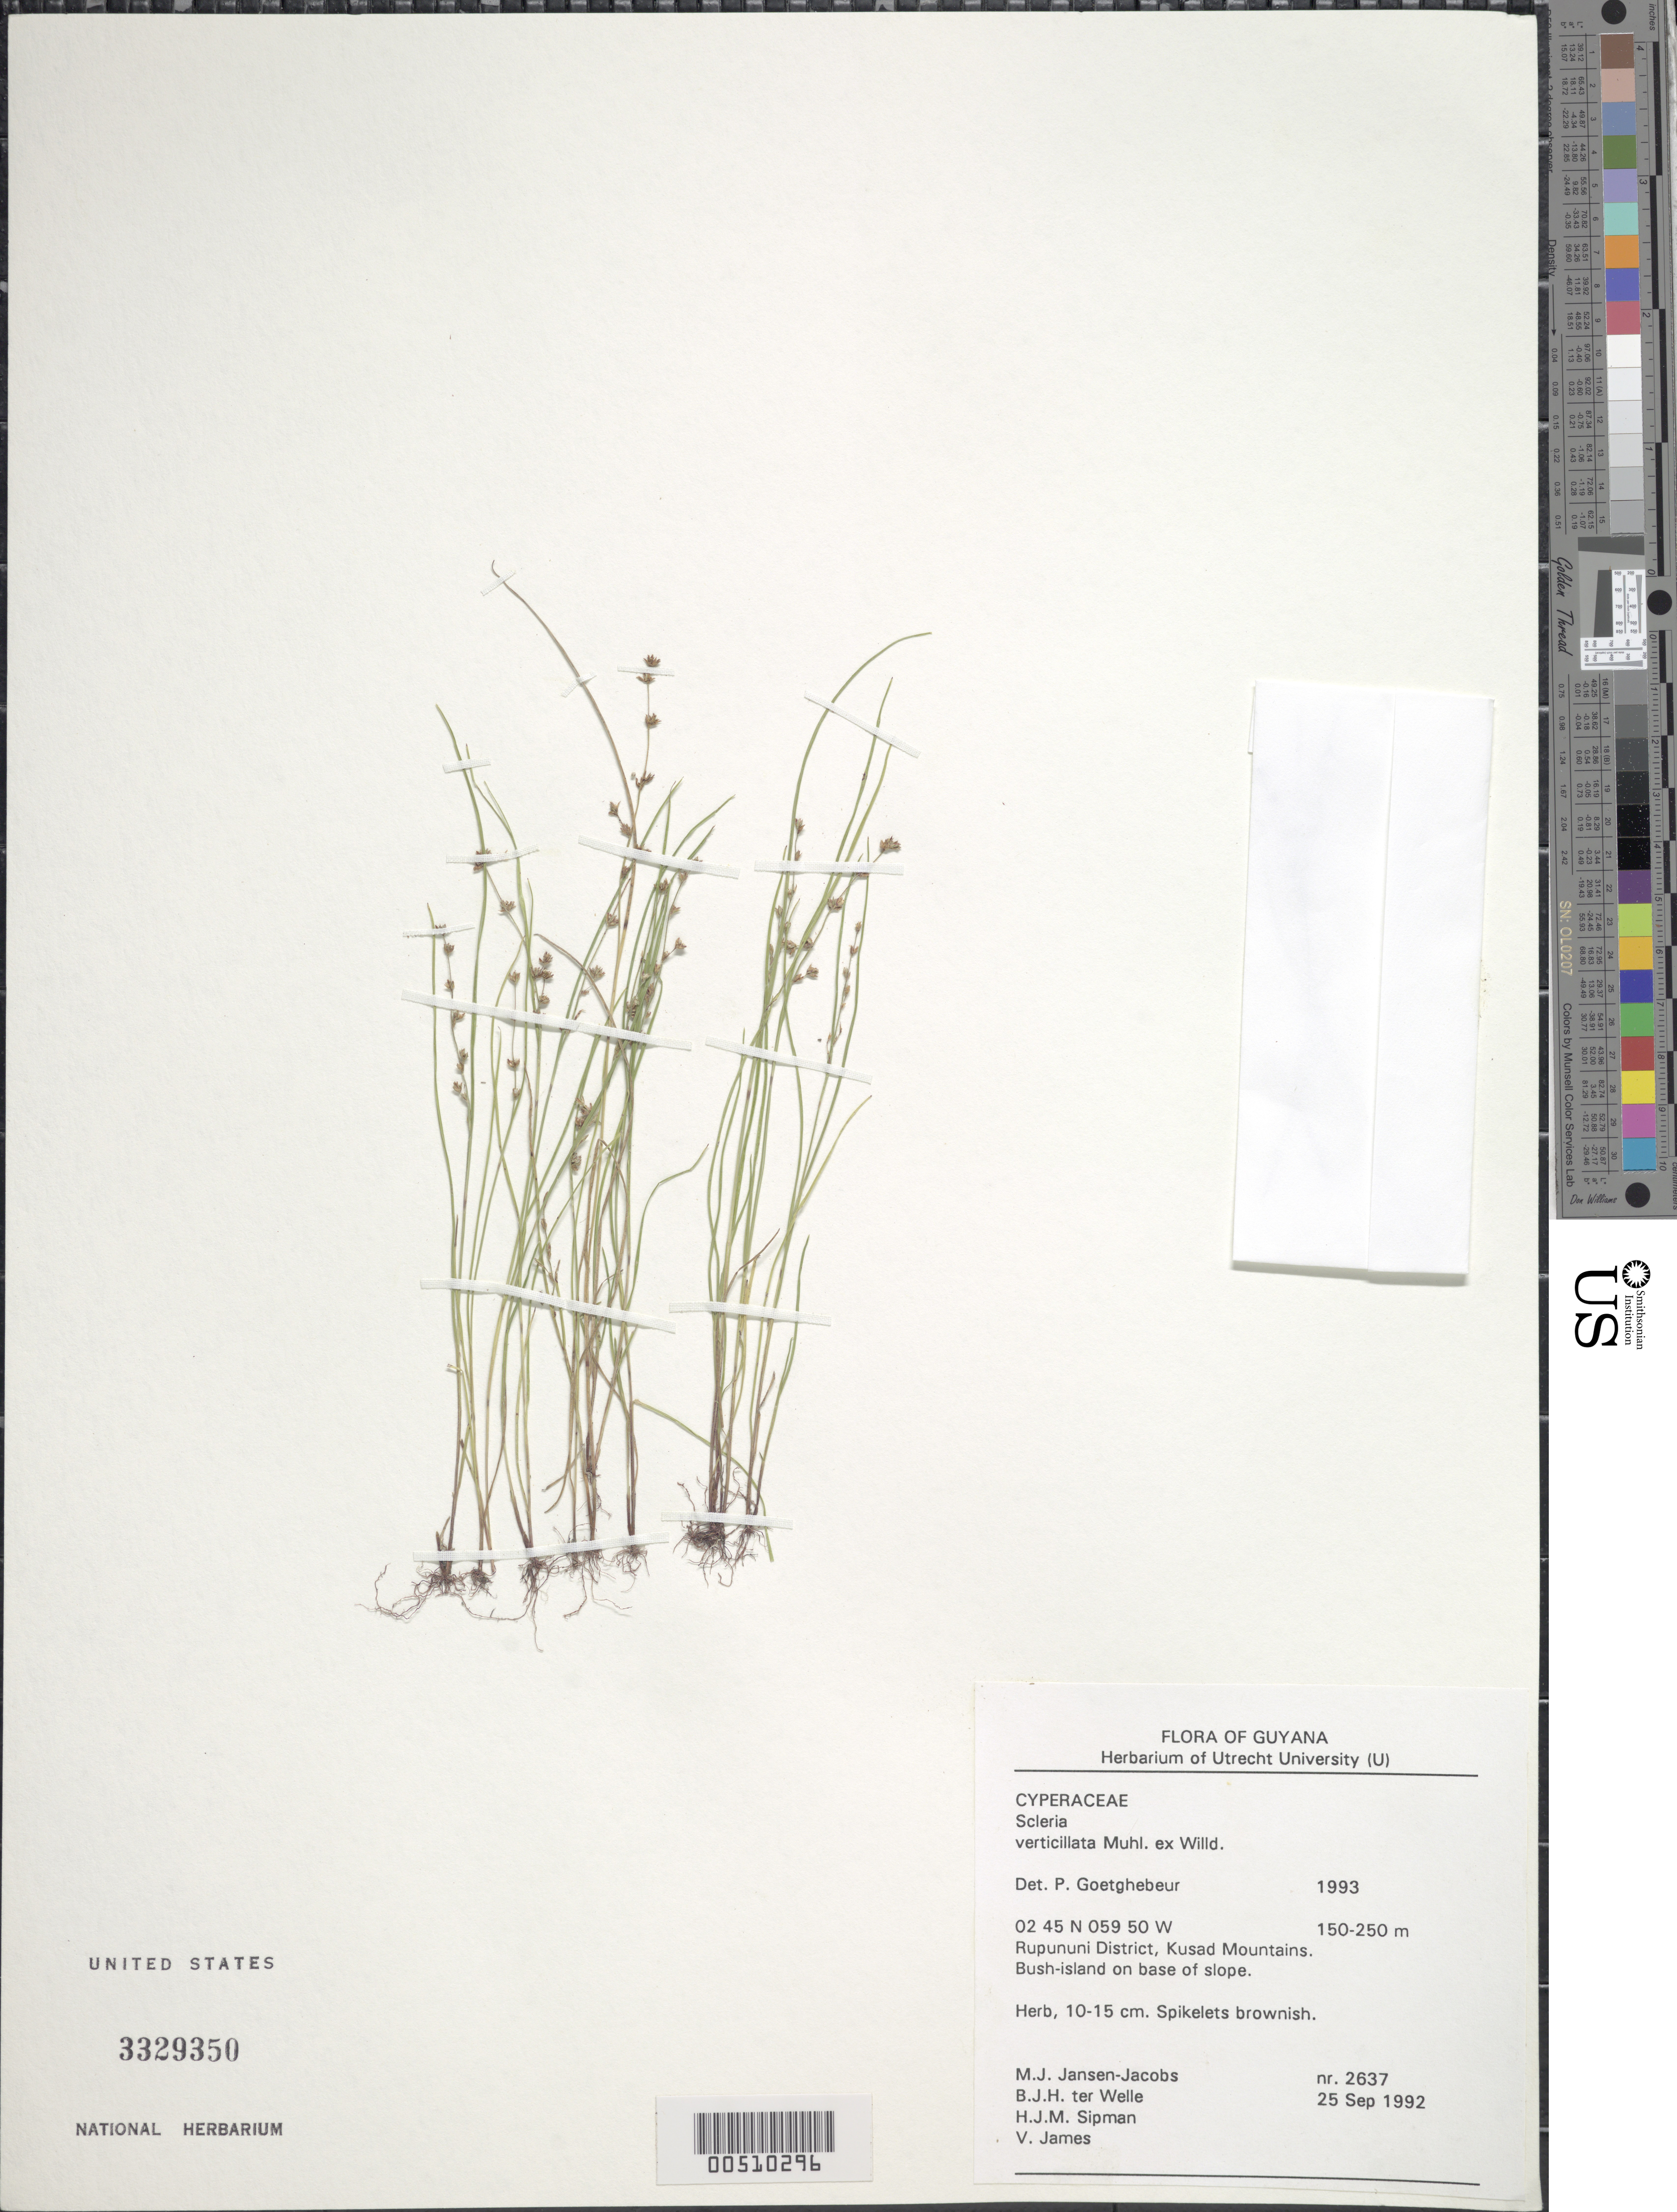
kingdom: Plantae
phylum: Tracheophyta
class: Liliopsida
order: Poales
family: Cyperaceae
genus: Scleria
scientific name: Scleria verticillata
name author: Muhl. ex Willd.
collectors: M. J. Jansen-Jacobs, B. Welle, H. J. M. Sipman & V. James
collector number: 2637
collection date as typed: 25 Sep 1992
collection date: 1992-09-25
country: Guyana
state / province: U. Takutu-U. Essequibo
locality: Kusad Mountains. [In former Rupununi Region.]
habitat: Bush-island on base of slope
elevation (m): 150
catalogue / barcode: US 3329350